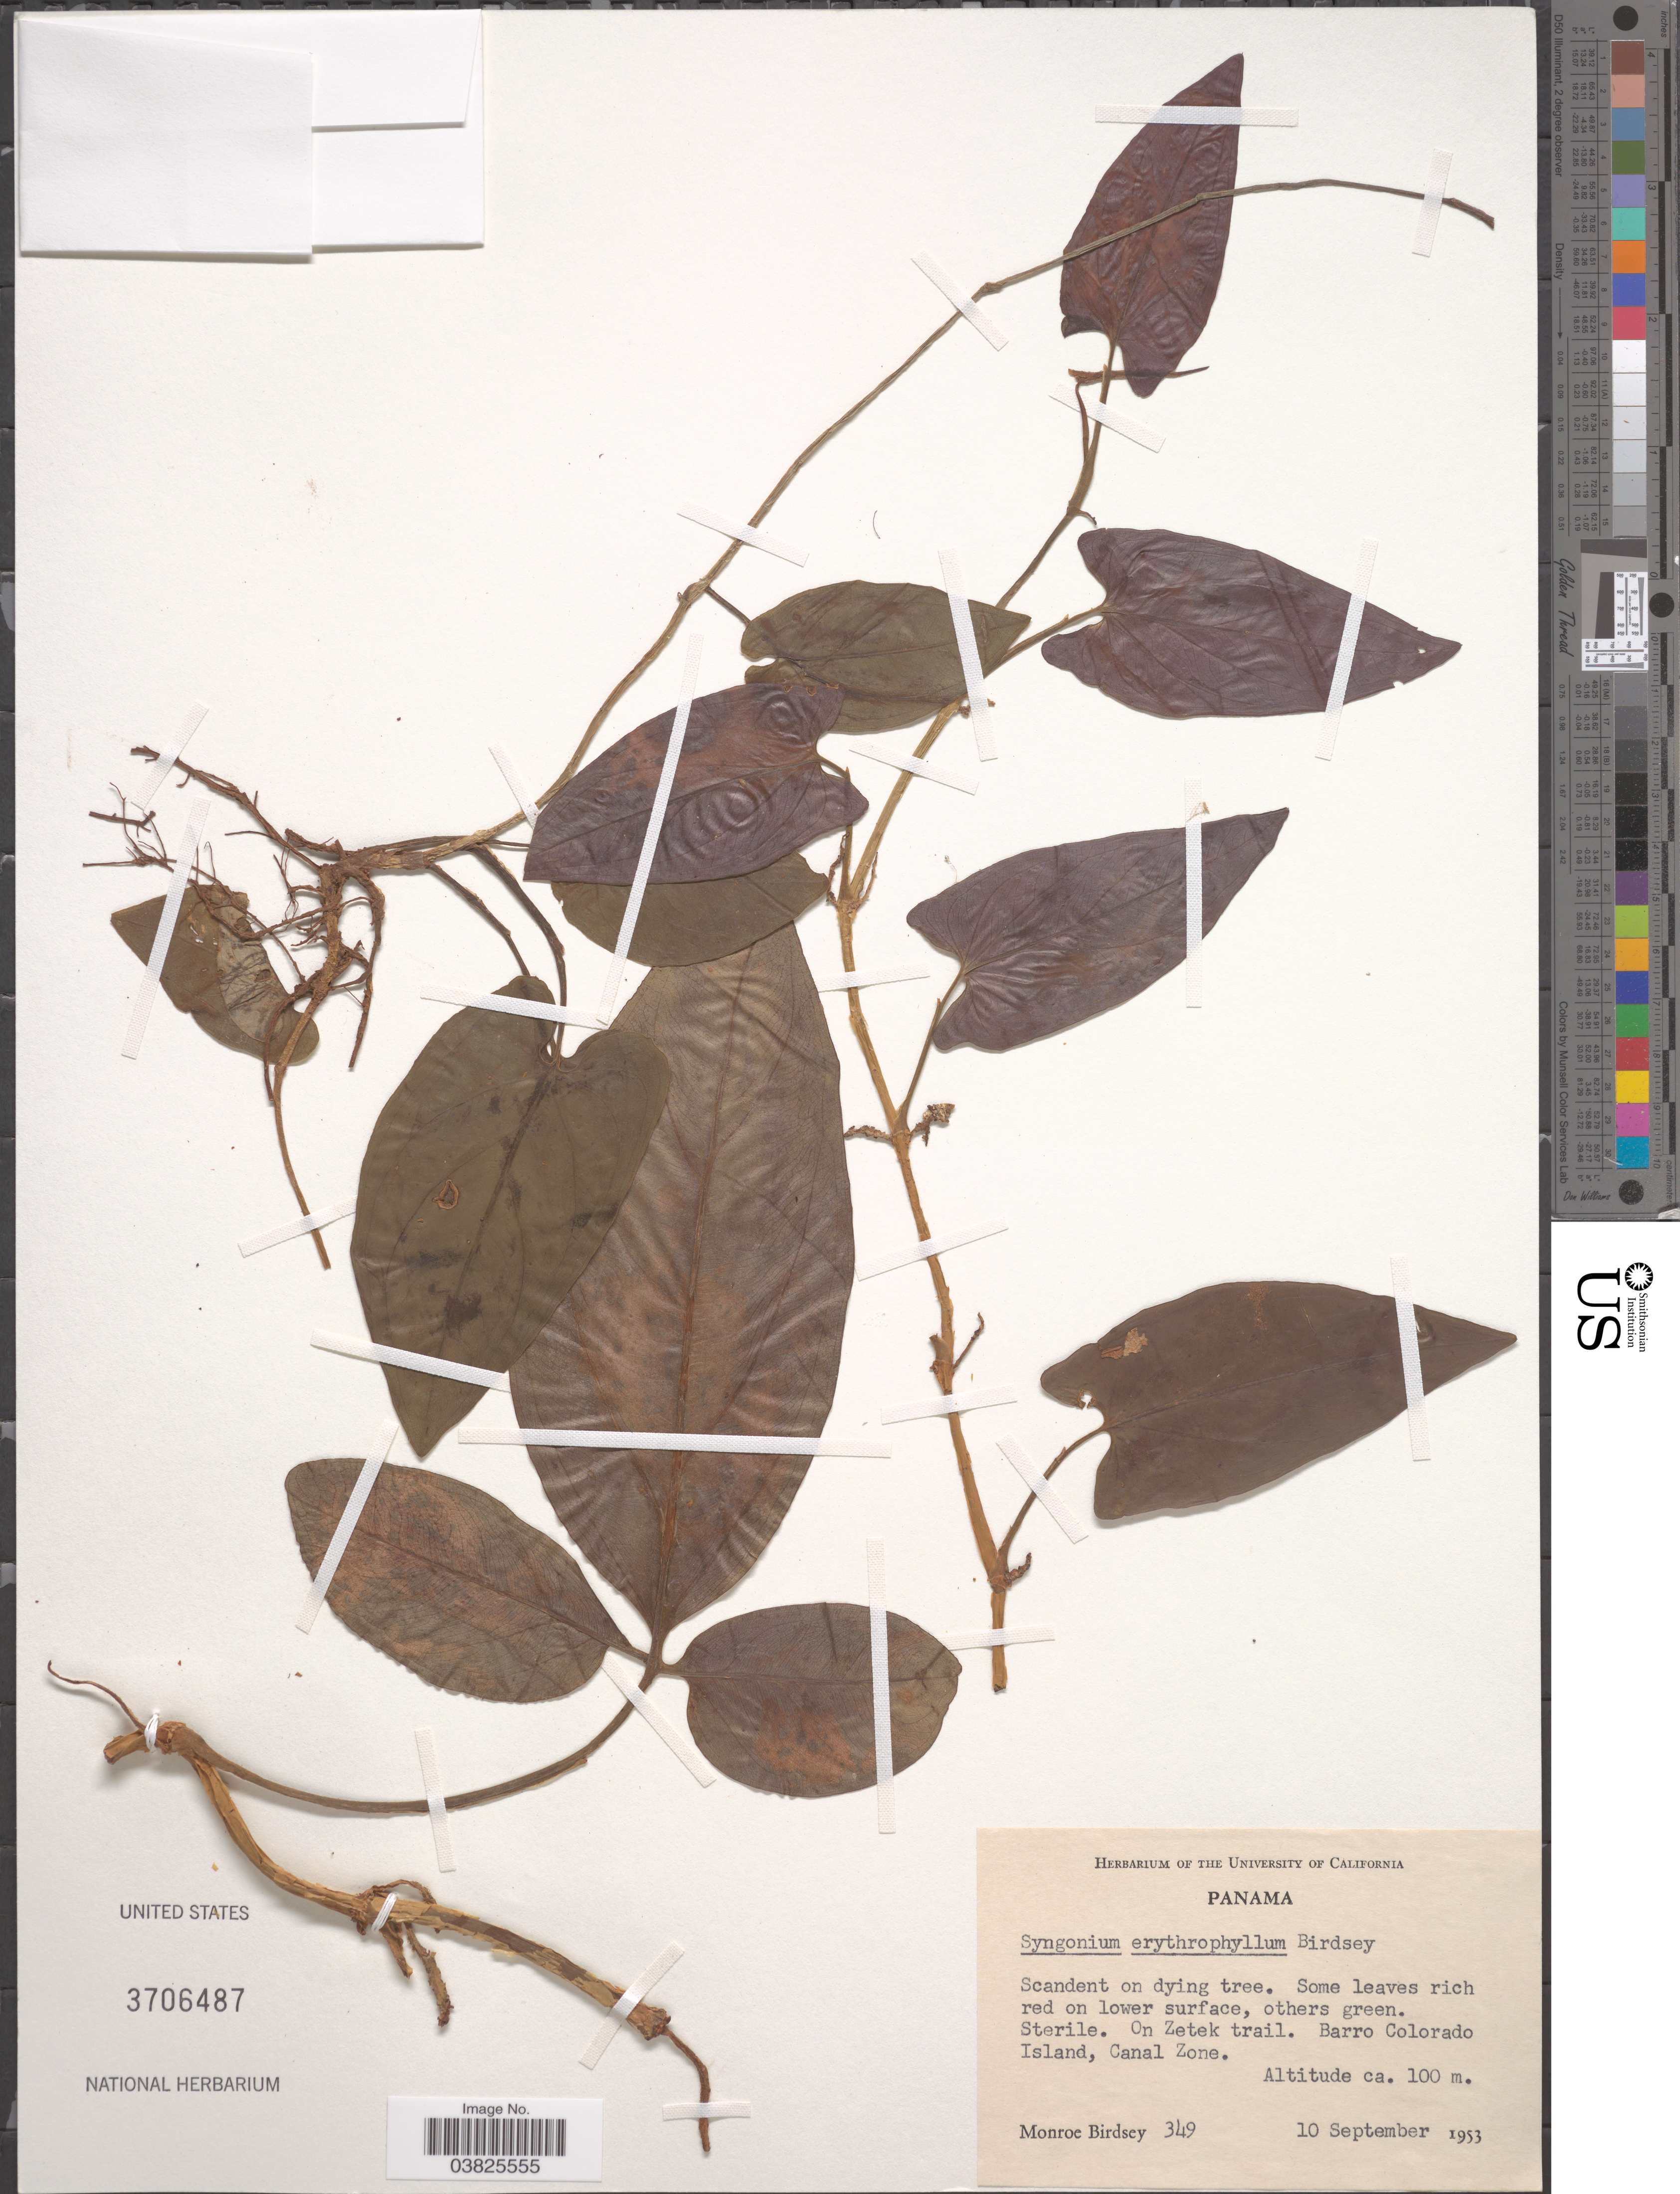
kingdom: Plantae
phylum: Tracheophyta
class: Liliopsida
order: Alismatales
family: Araceae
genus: Syngonium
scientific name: Syngonium erythrophyllum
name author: Birdsey ex G.S. Bunting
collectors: M. Birdsey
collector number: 349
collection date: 1953-09-10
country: Panama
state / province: Panamá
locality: On Zetek trail. Barro Colorado Island, Canal Zone.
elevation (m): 100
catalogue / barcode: US 3706487